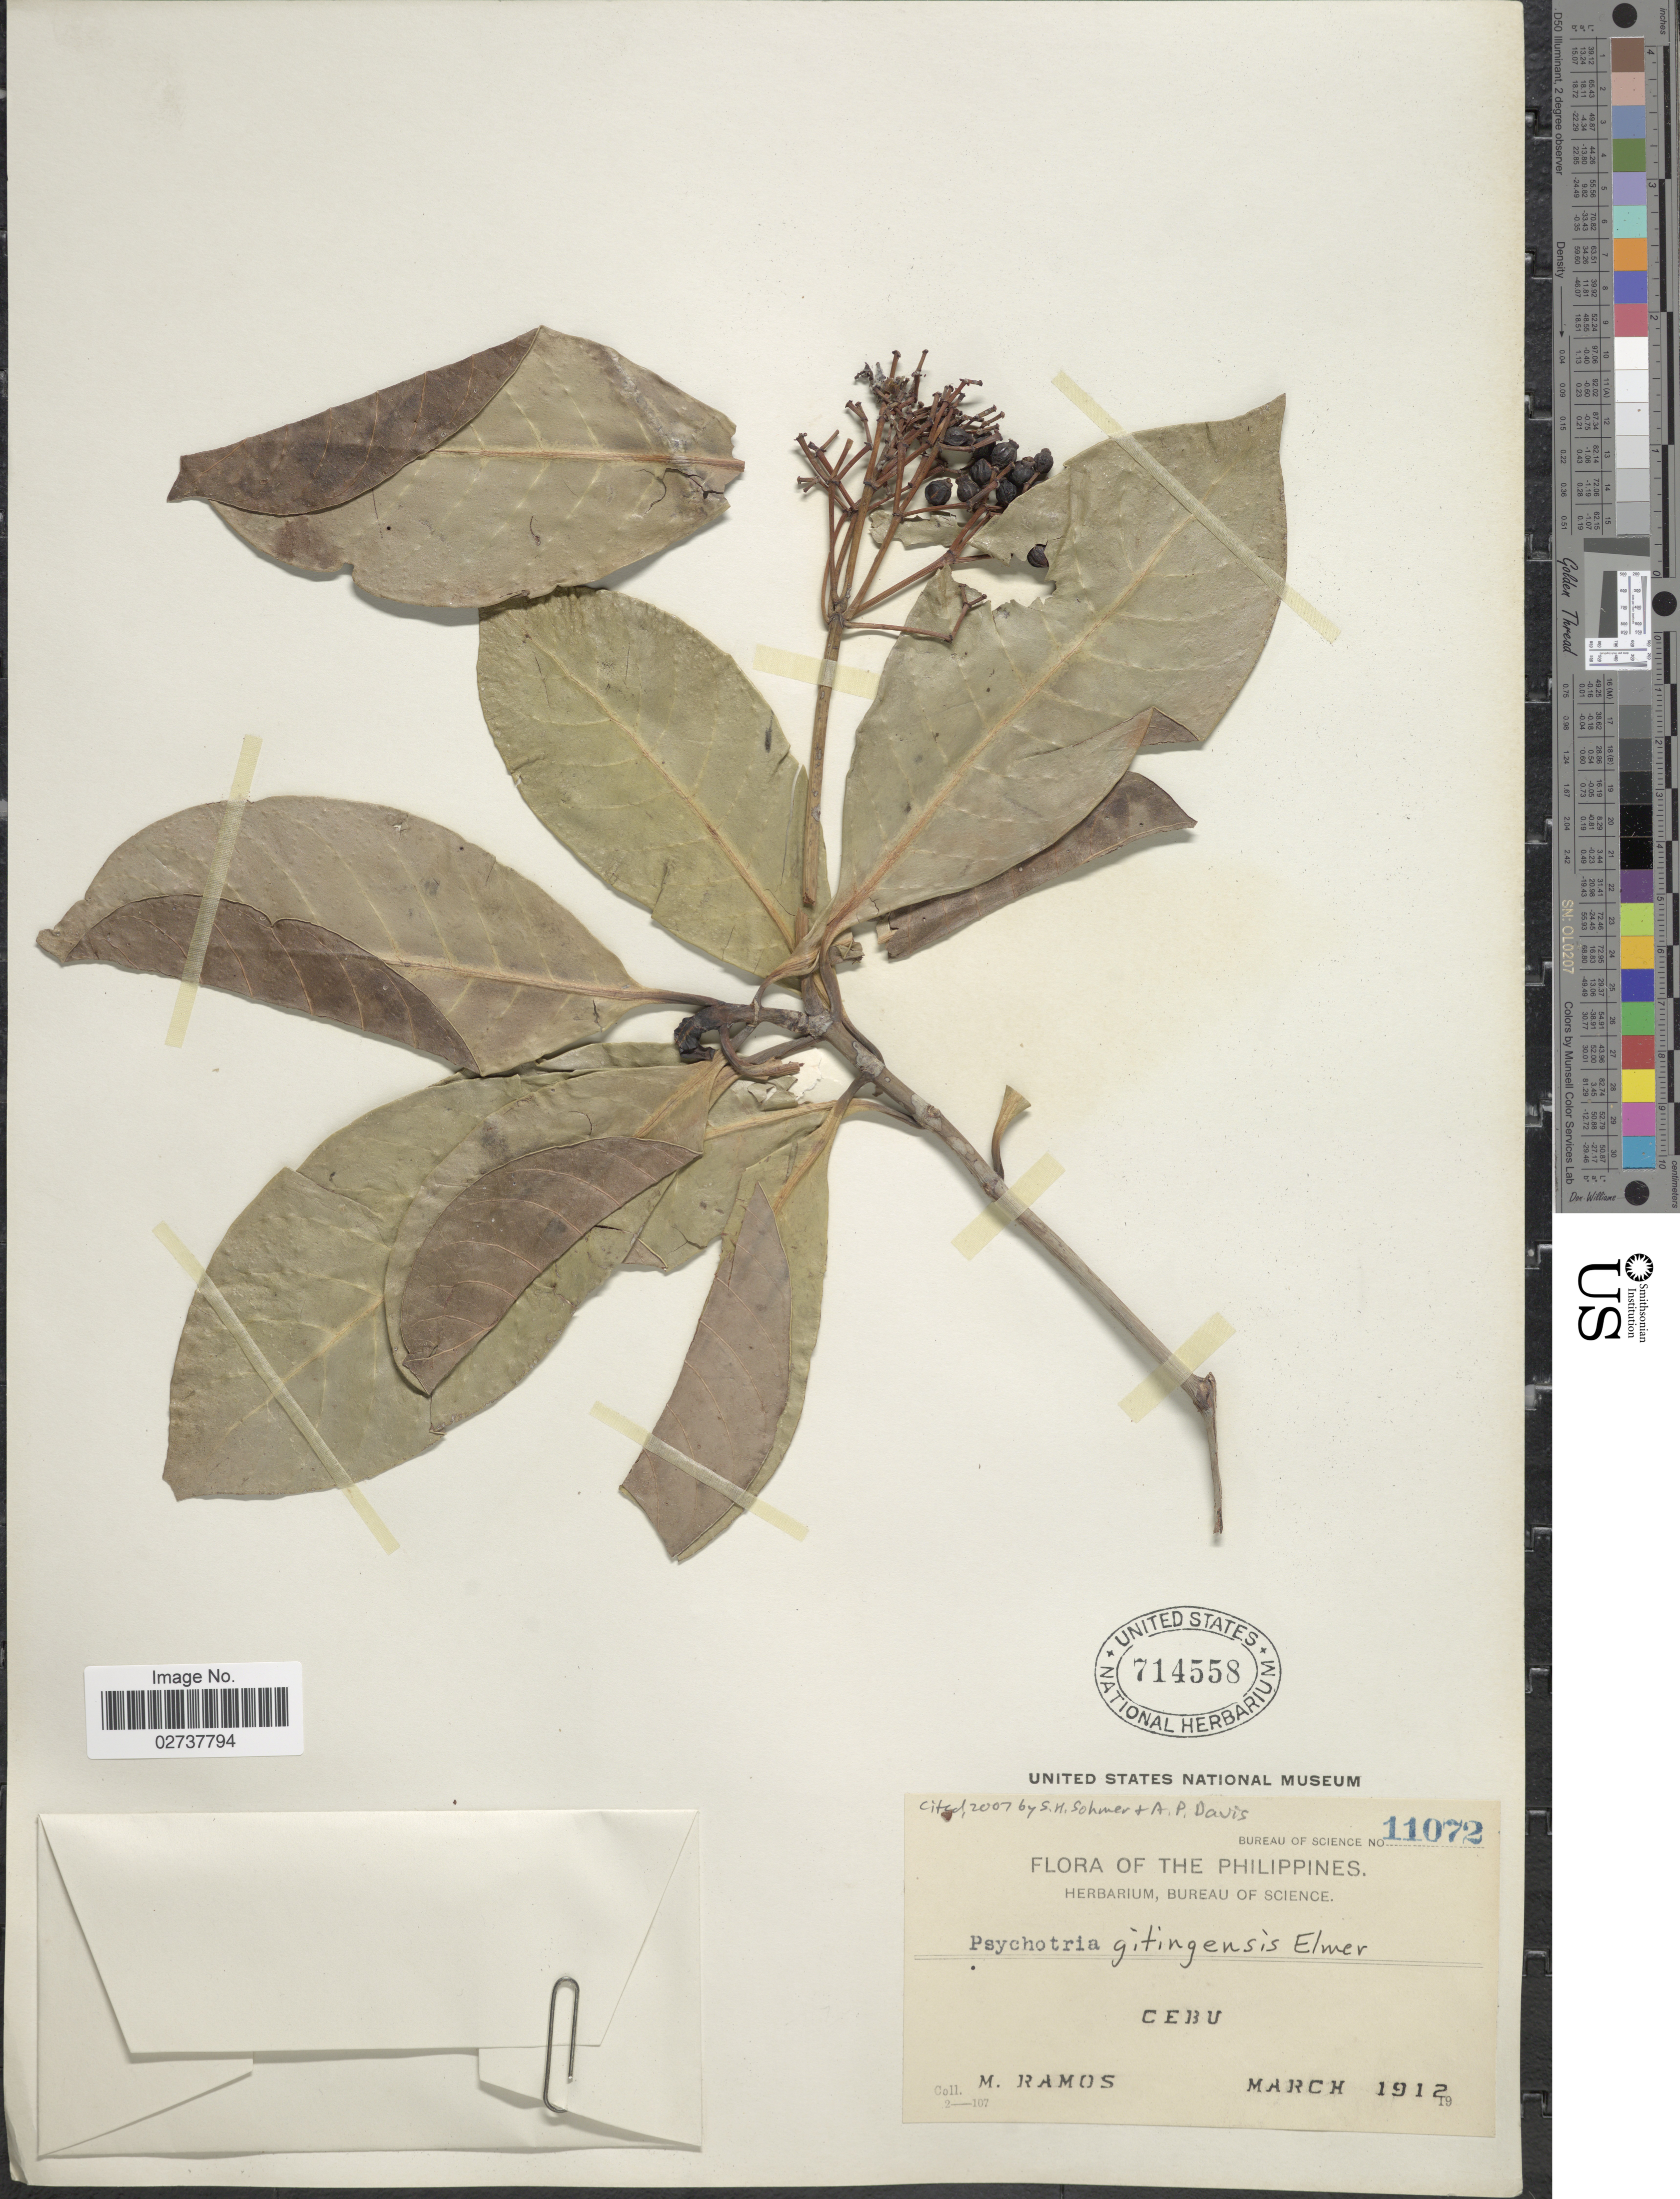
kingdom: Plantae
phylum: Tracheophyta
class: Magnoliopsida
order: Gentianales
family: Rubiaceae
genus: Psychotria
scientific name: Psychotria gitingensis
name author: Elmer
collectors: M. Ramos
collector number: Bureau of Science 11072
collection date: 1912-03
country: Philippines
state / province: Central Visayas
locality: Cebu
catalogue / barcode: US 714558